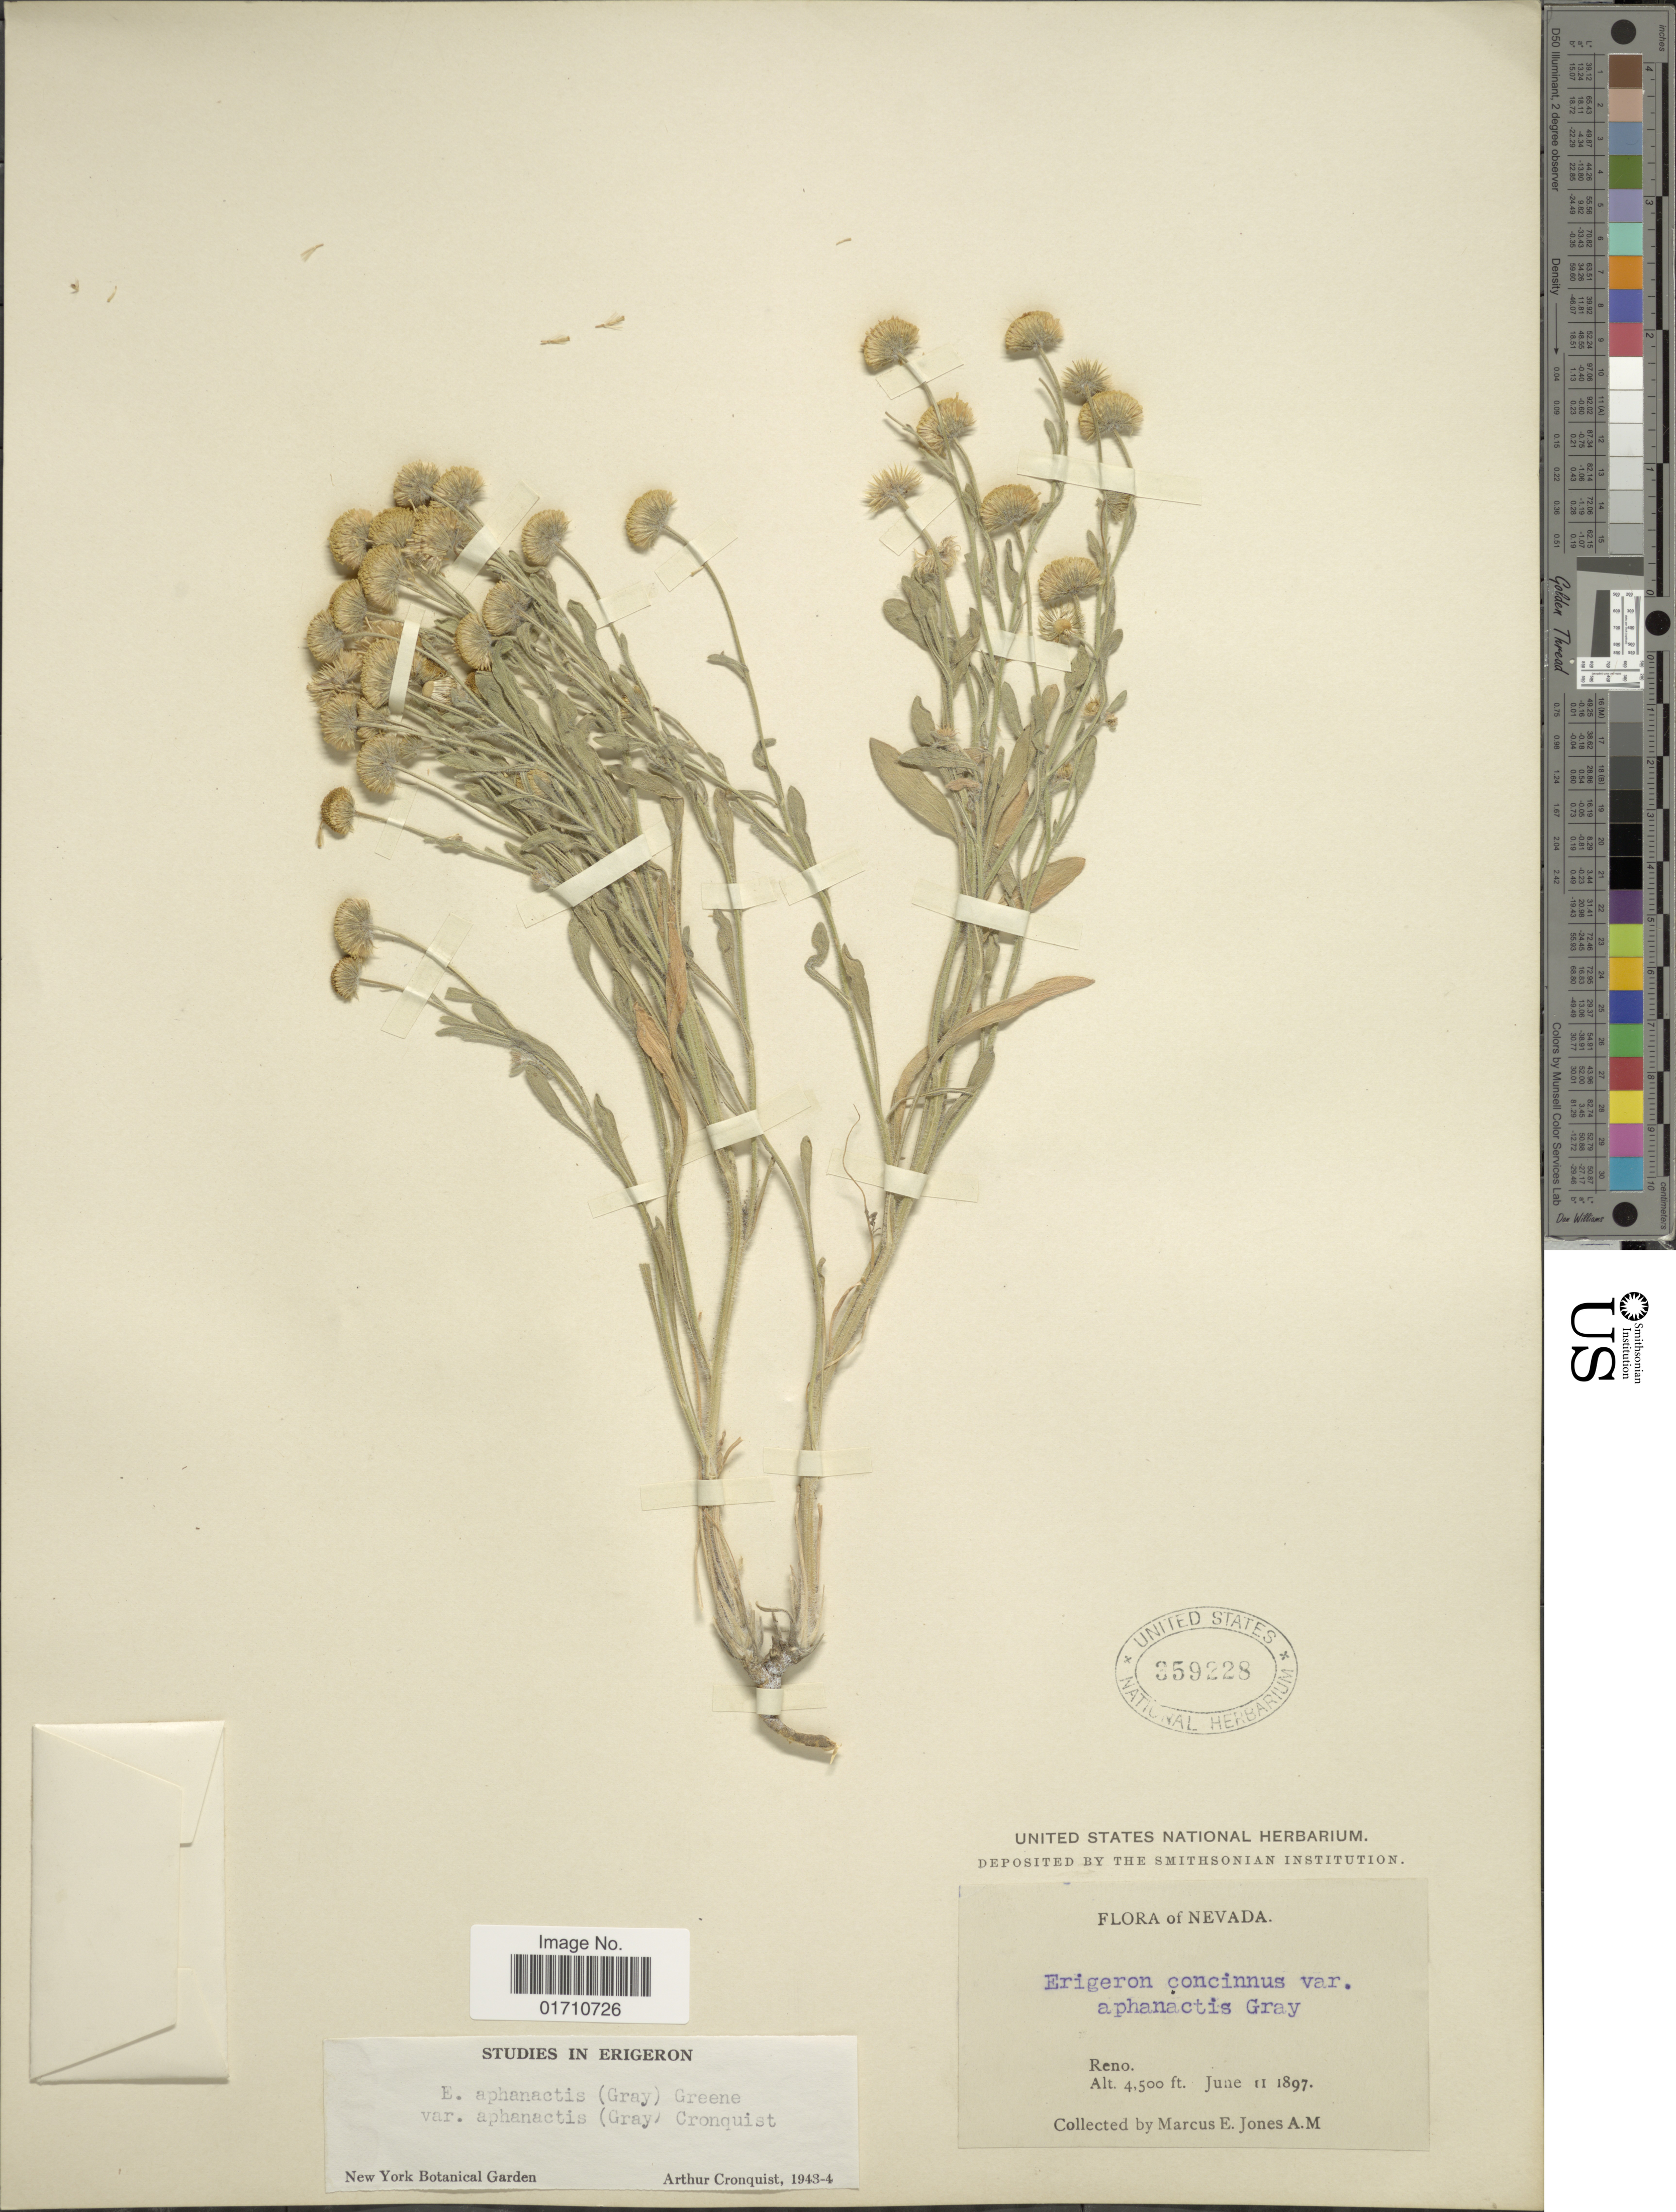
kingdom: Plantae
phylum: Tracheophyta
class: Magnoliopsida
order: Asterales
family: Asteraceae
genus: Erigeron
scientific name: Erigeron aphanactis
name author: (A. Gray) Greene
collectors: M. E. Jones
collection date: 1879-06-11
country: United States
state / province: Nevada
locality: Reno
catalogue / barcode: US 359228